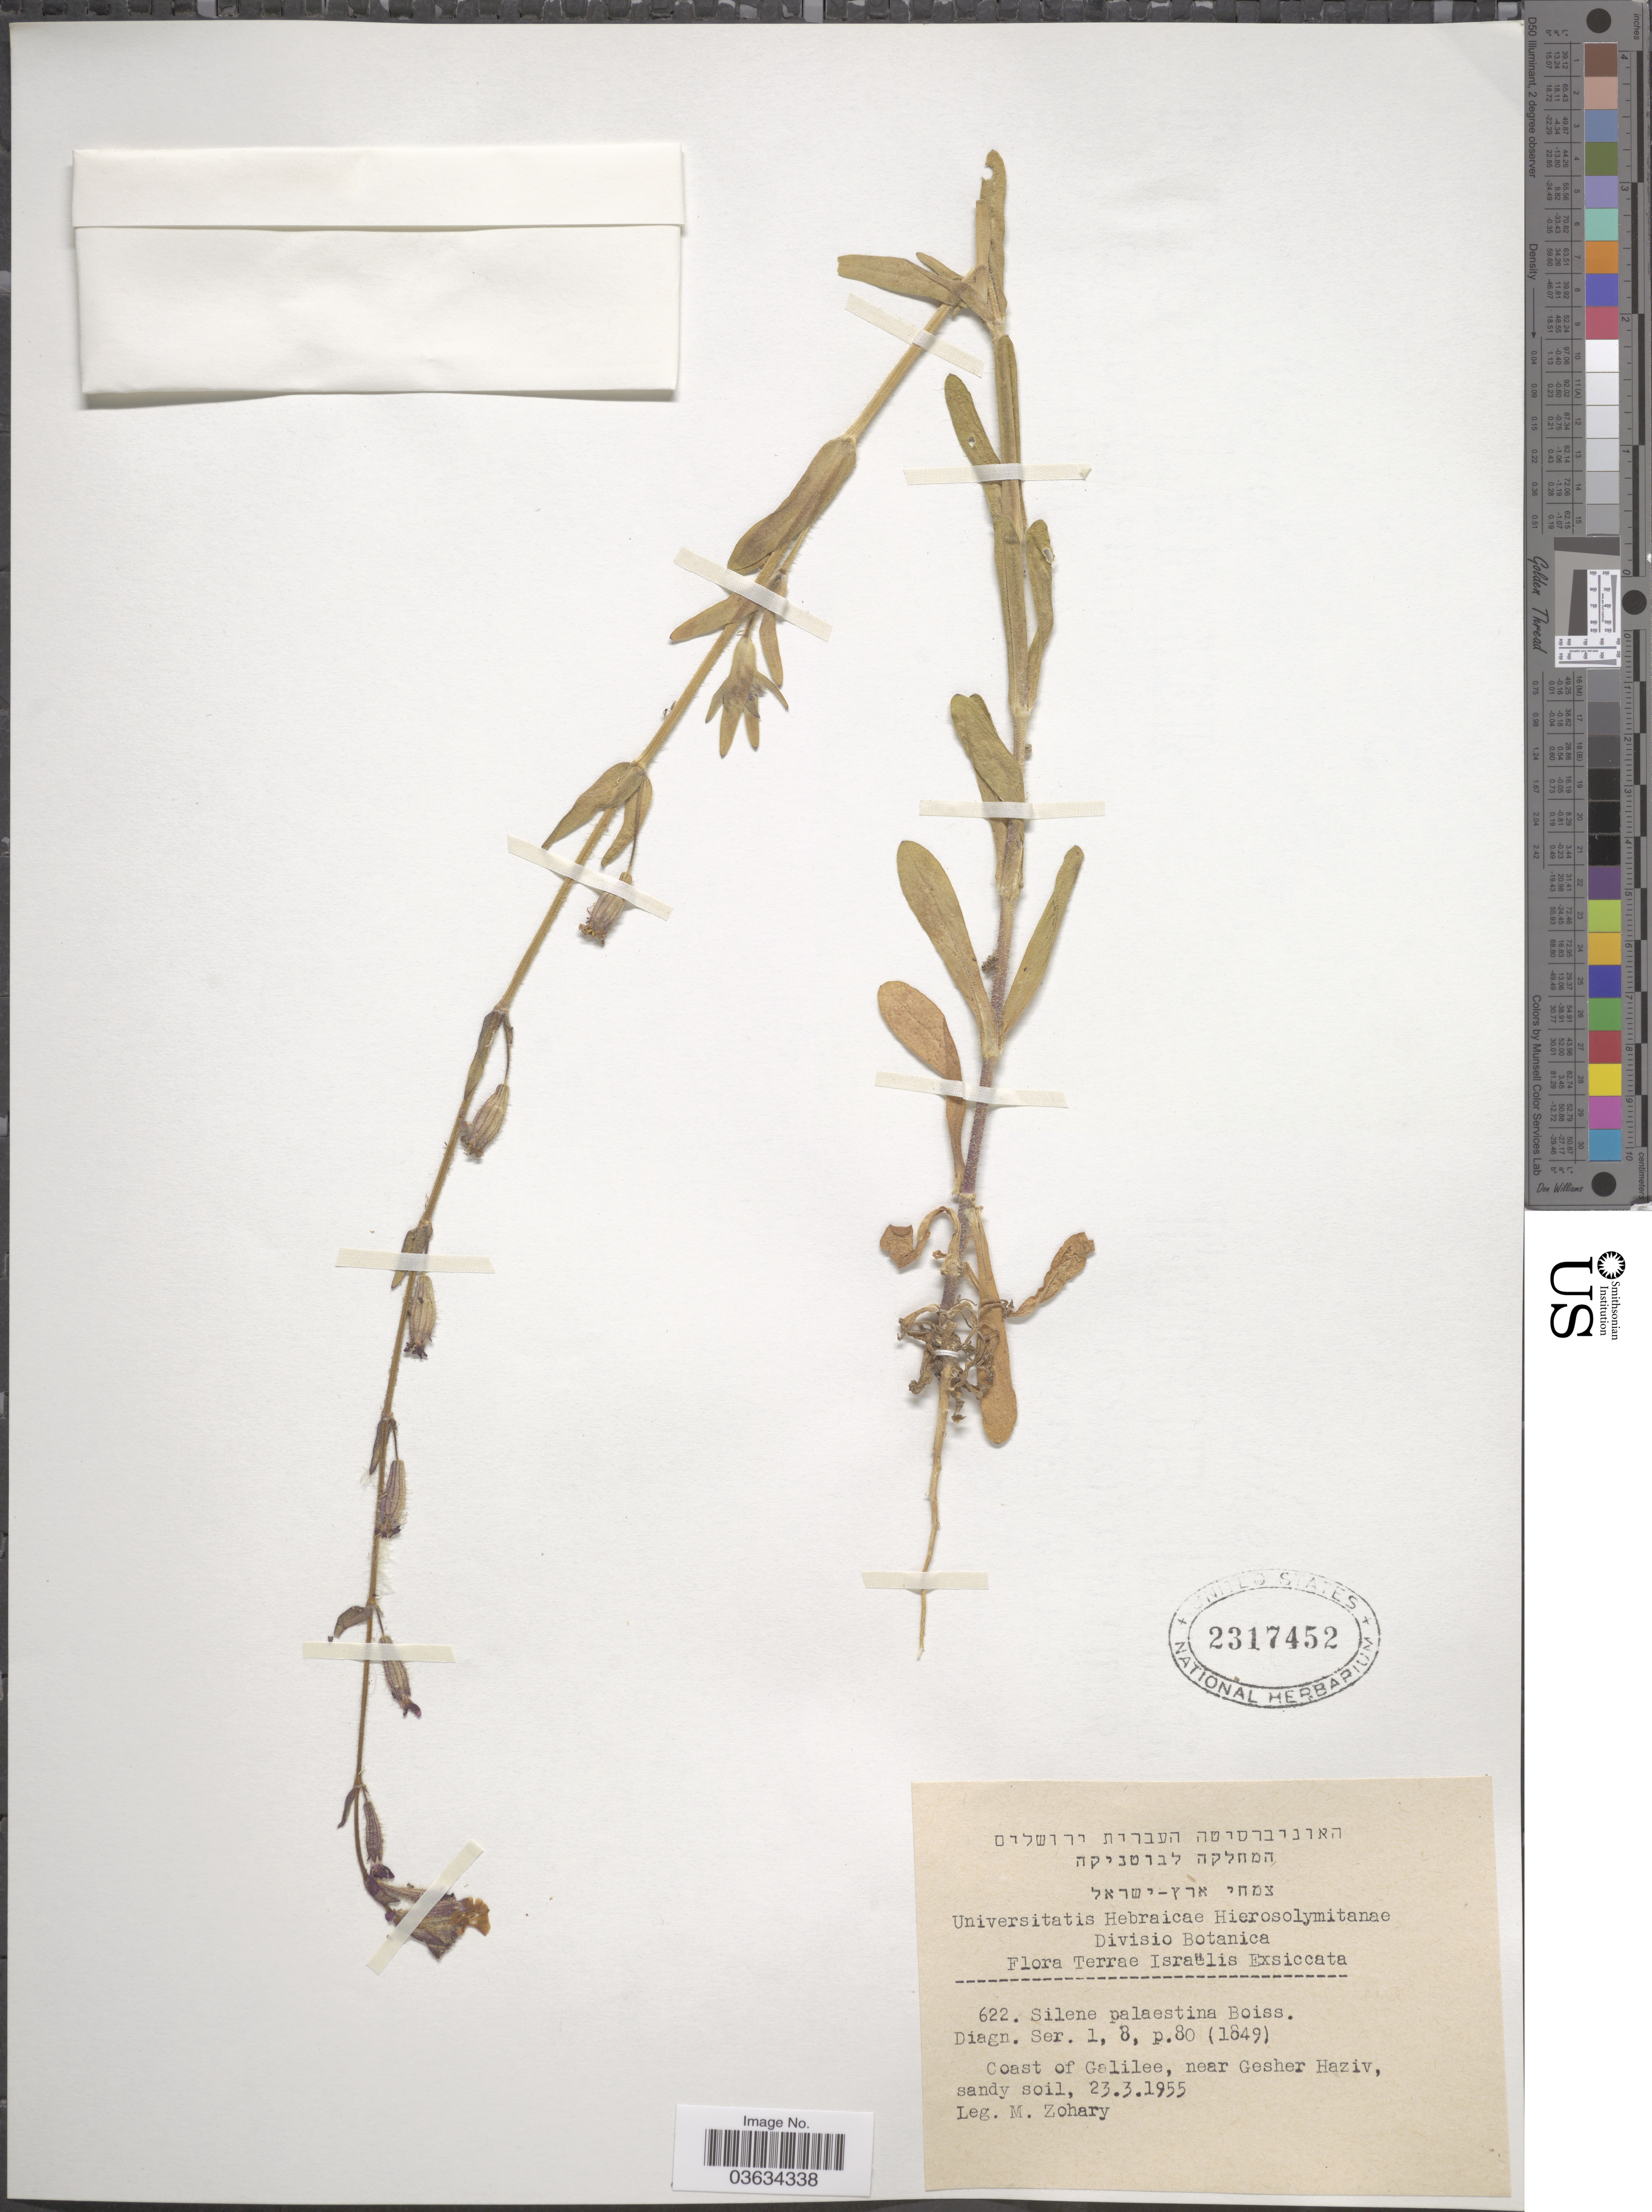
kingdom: Plantae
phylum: Tracheophyta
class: Magnoliopsida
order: Caryophyllales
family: Caryophyllaceae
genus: Silene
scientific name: Silene palaestina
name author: Boiss.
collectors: M. Zohary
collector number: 622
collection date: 1955-03-23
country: Israel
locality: Terrae Israëlis. Coast of Galilee, near Gesher Haziv.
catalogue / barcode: US 2317452